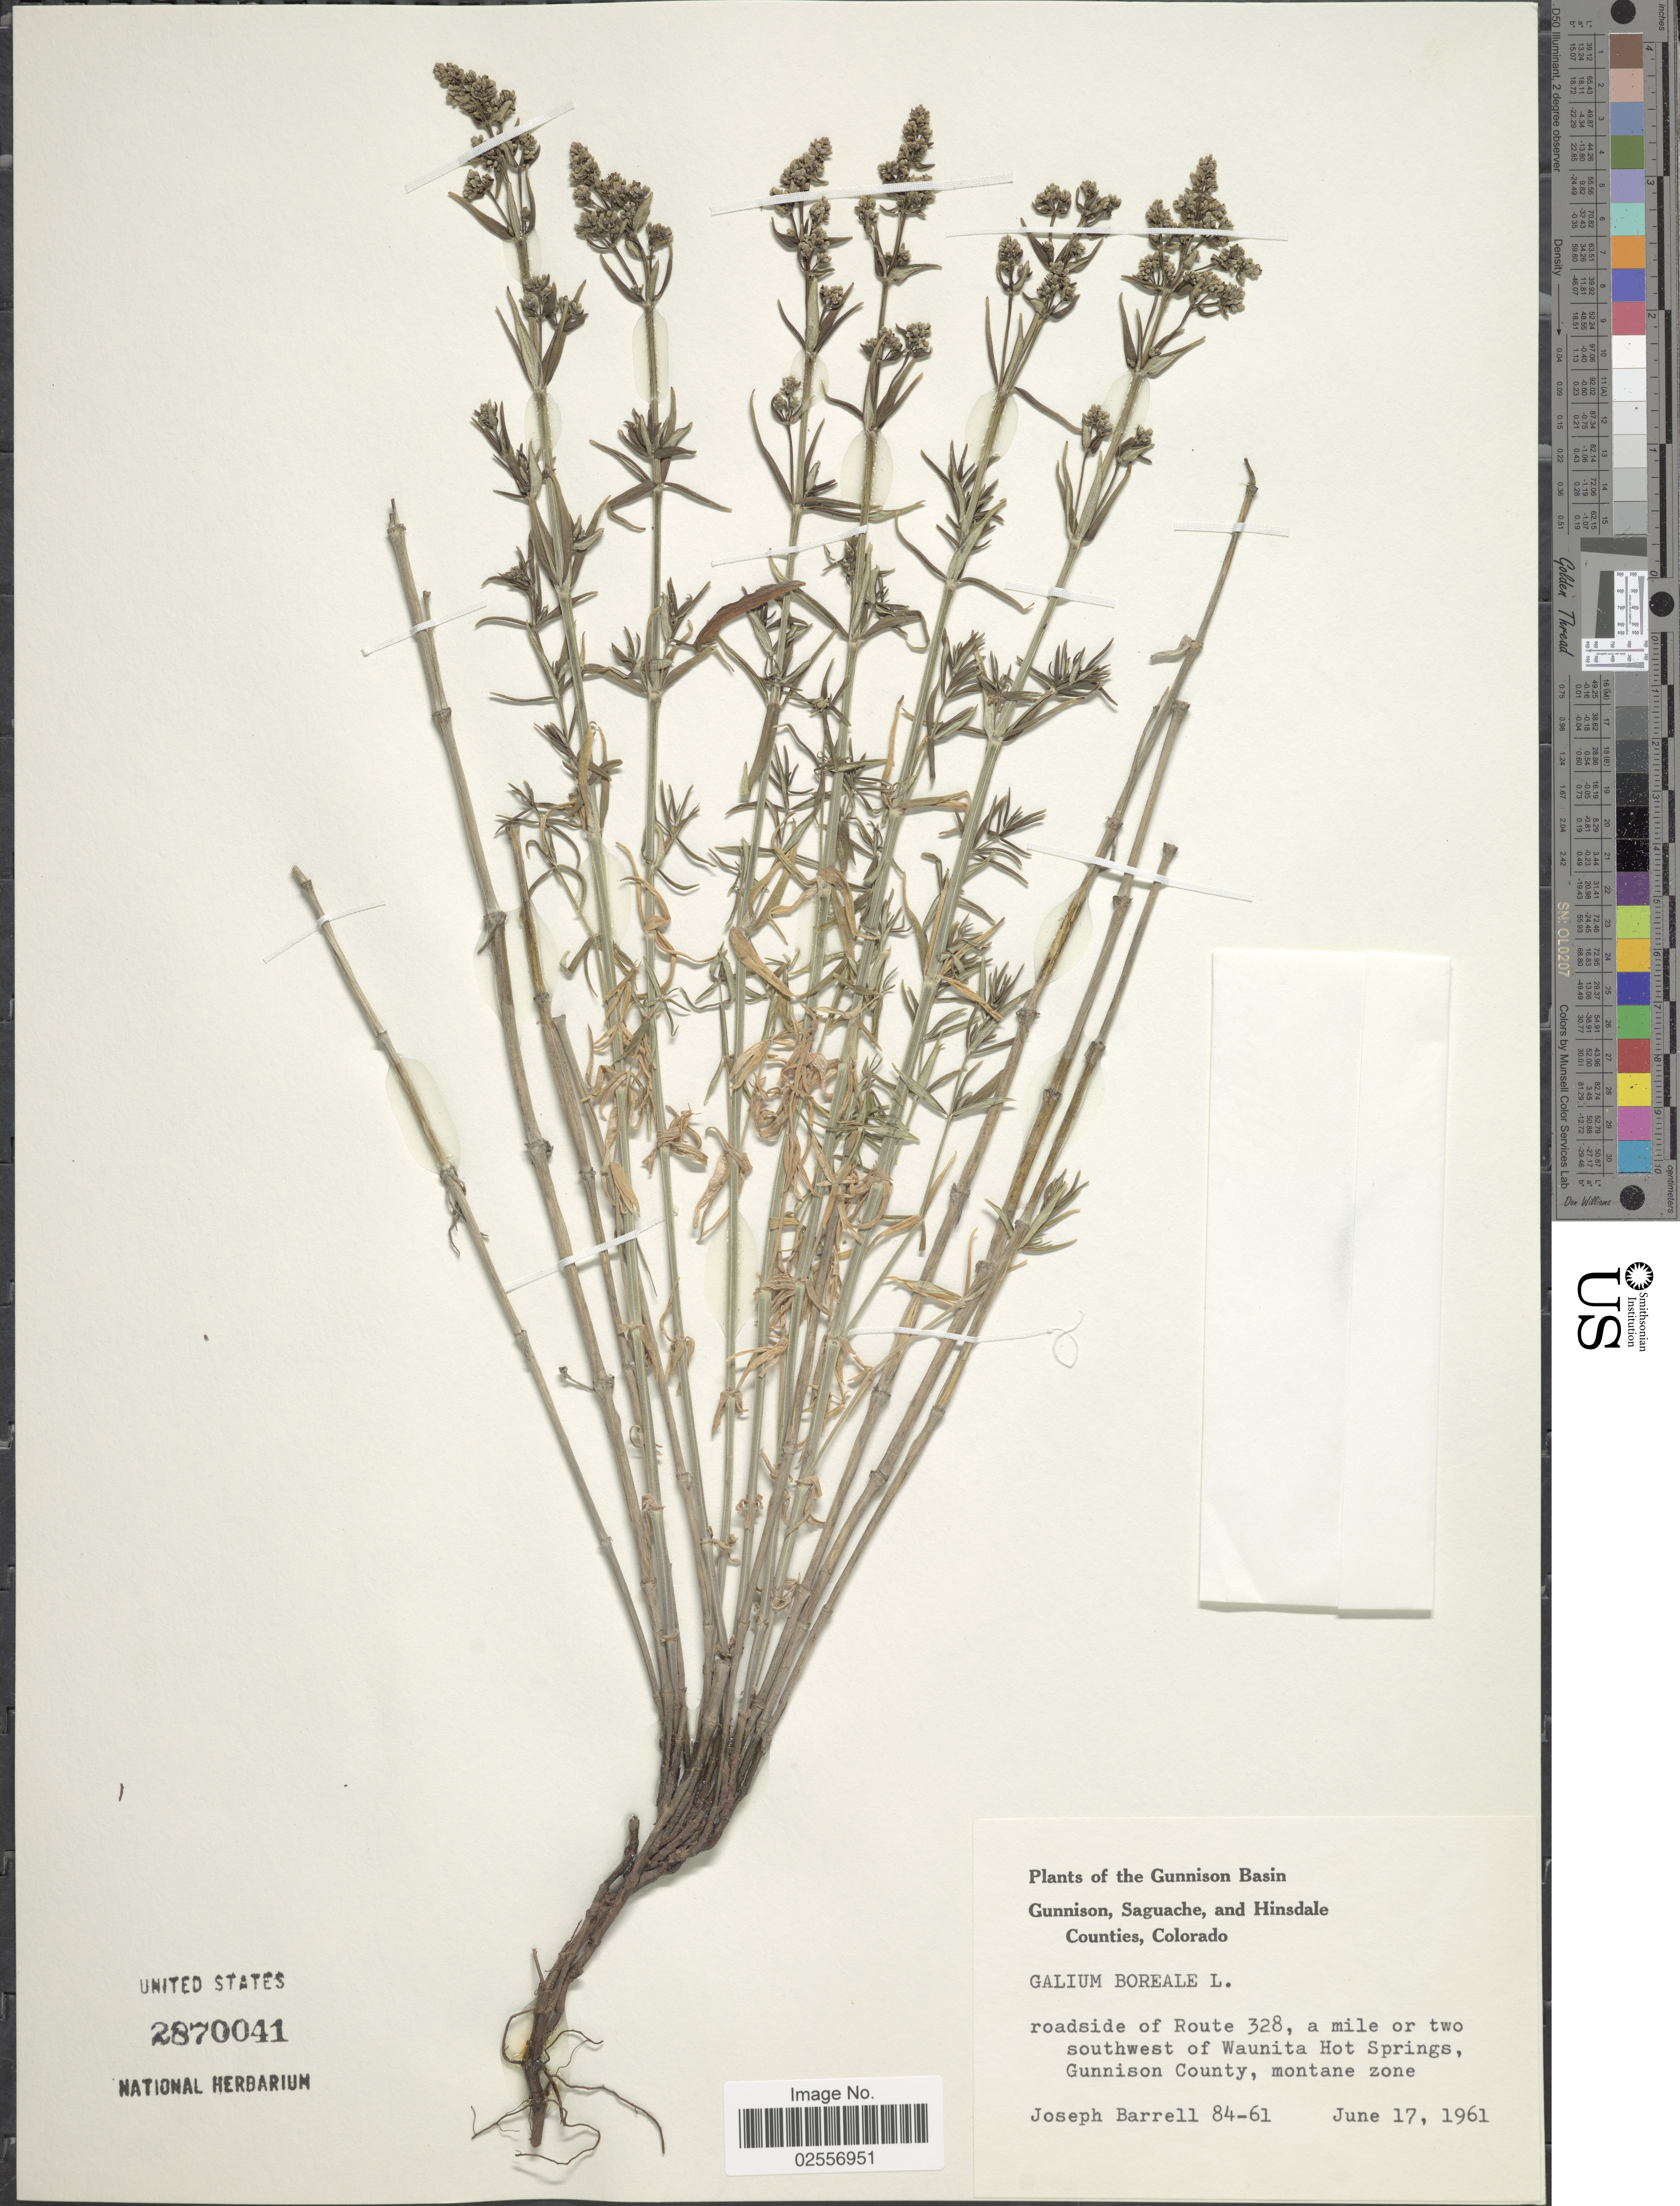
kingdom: Plantae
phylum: Tracheophyta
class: Magnoliopsida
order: Gentianales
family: Rubiaceae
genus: Galium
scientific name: Galium boreale L.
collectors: J. Barrell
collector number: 84-61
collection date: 1961-06-17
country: United States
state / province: Colorado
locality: Gunnison Basin, Gunnison, Saguache, and Hinsdale Counties, roadside of Route 328, a mile or two southwest of Waunita Hot Springs, Gunnison County, montane zone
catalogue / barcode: US 2870041